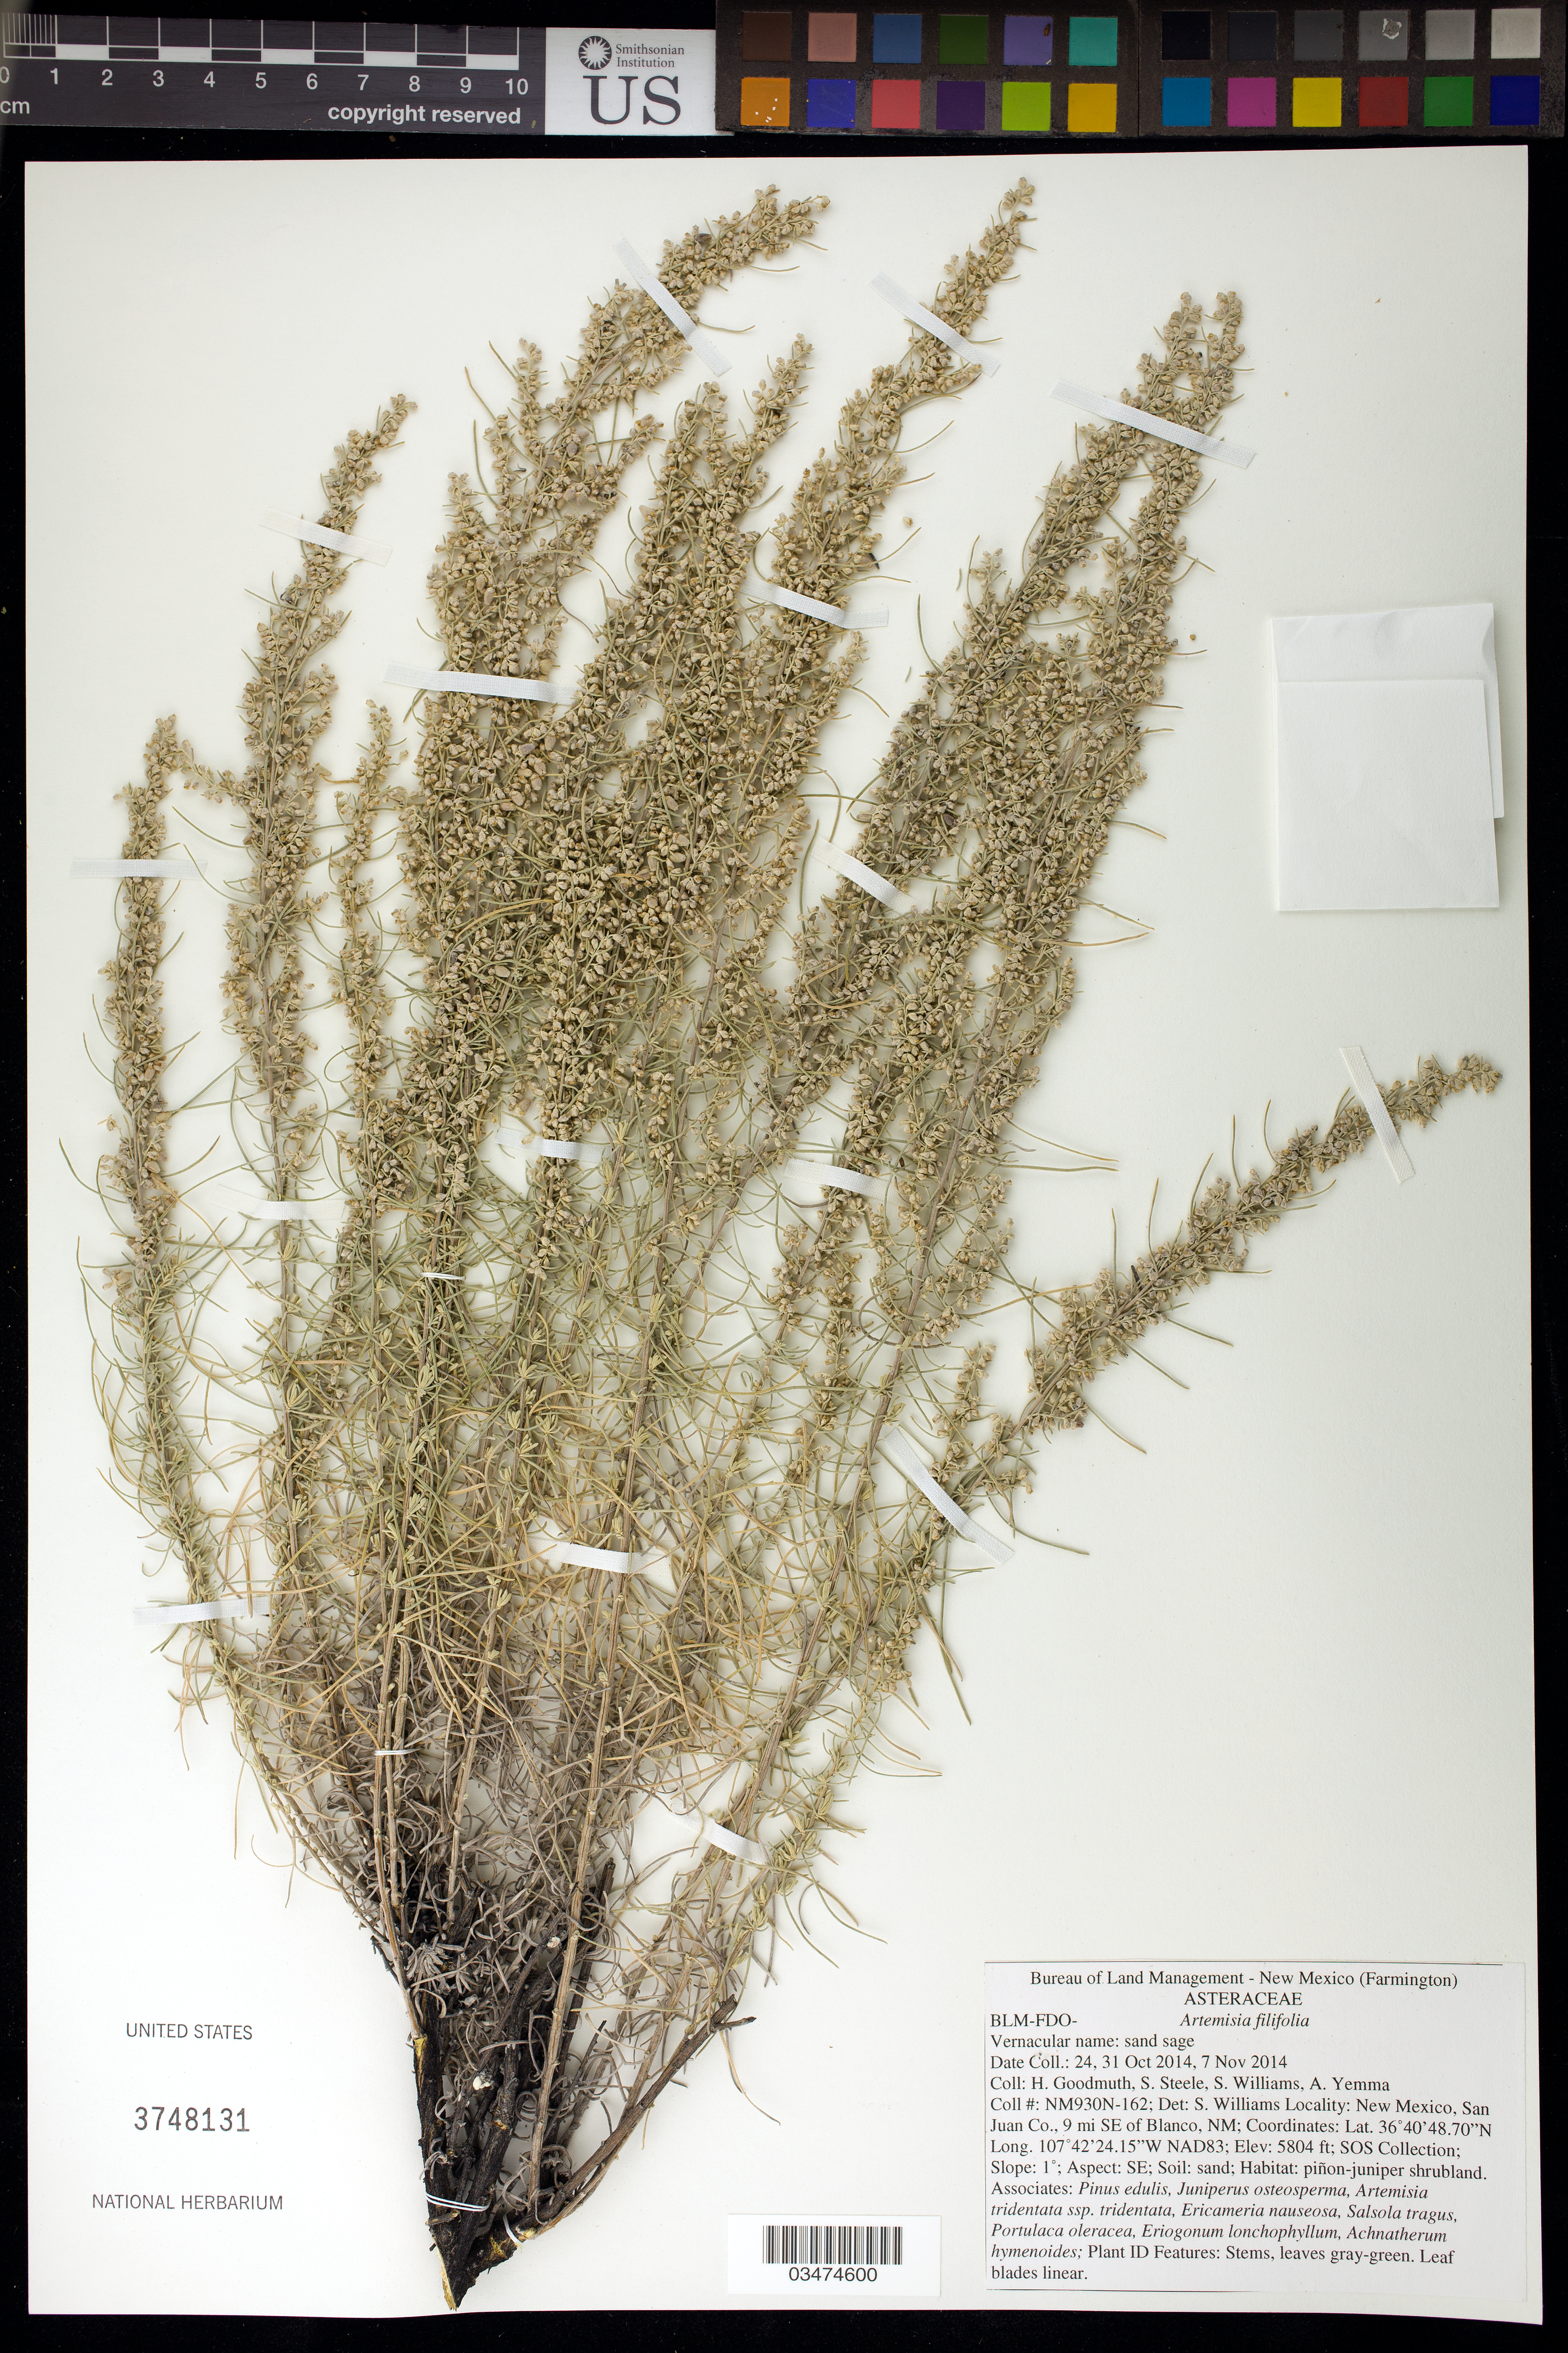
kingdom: Plantae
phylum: Tracheophyta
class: Magnoliopsida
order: Asterales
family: Asteraceae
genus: Artemisia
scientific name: Artemisia filifolia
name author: Torr.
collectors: H. Goodmuth, S. Steele, S. Williams & A. Yemma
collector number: NM930N-162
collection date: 2014-10-24/2014-11-07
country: United States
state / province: New Mexico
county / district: San Juan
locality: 9 mi. SE of Blanco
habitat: Sand. Pinon-juniper shrubland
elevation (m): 1769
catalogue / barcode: US 3748131